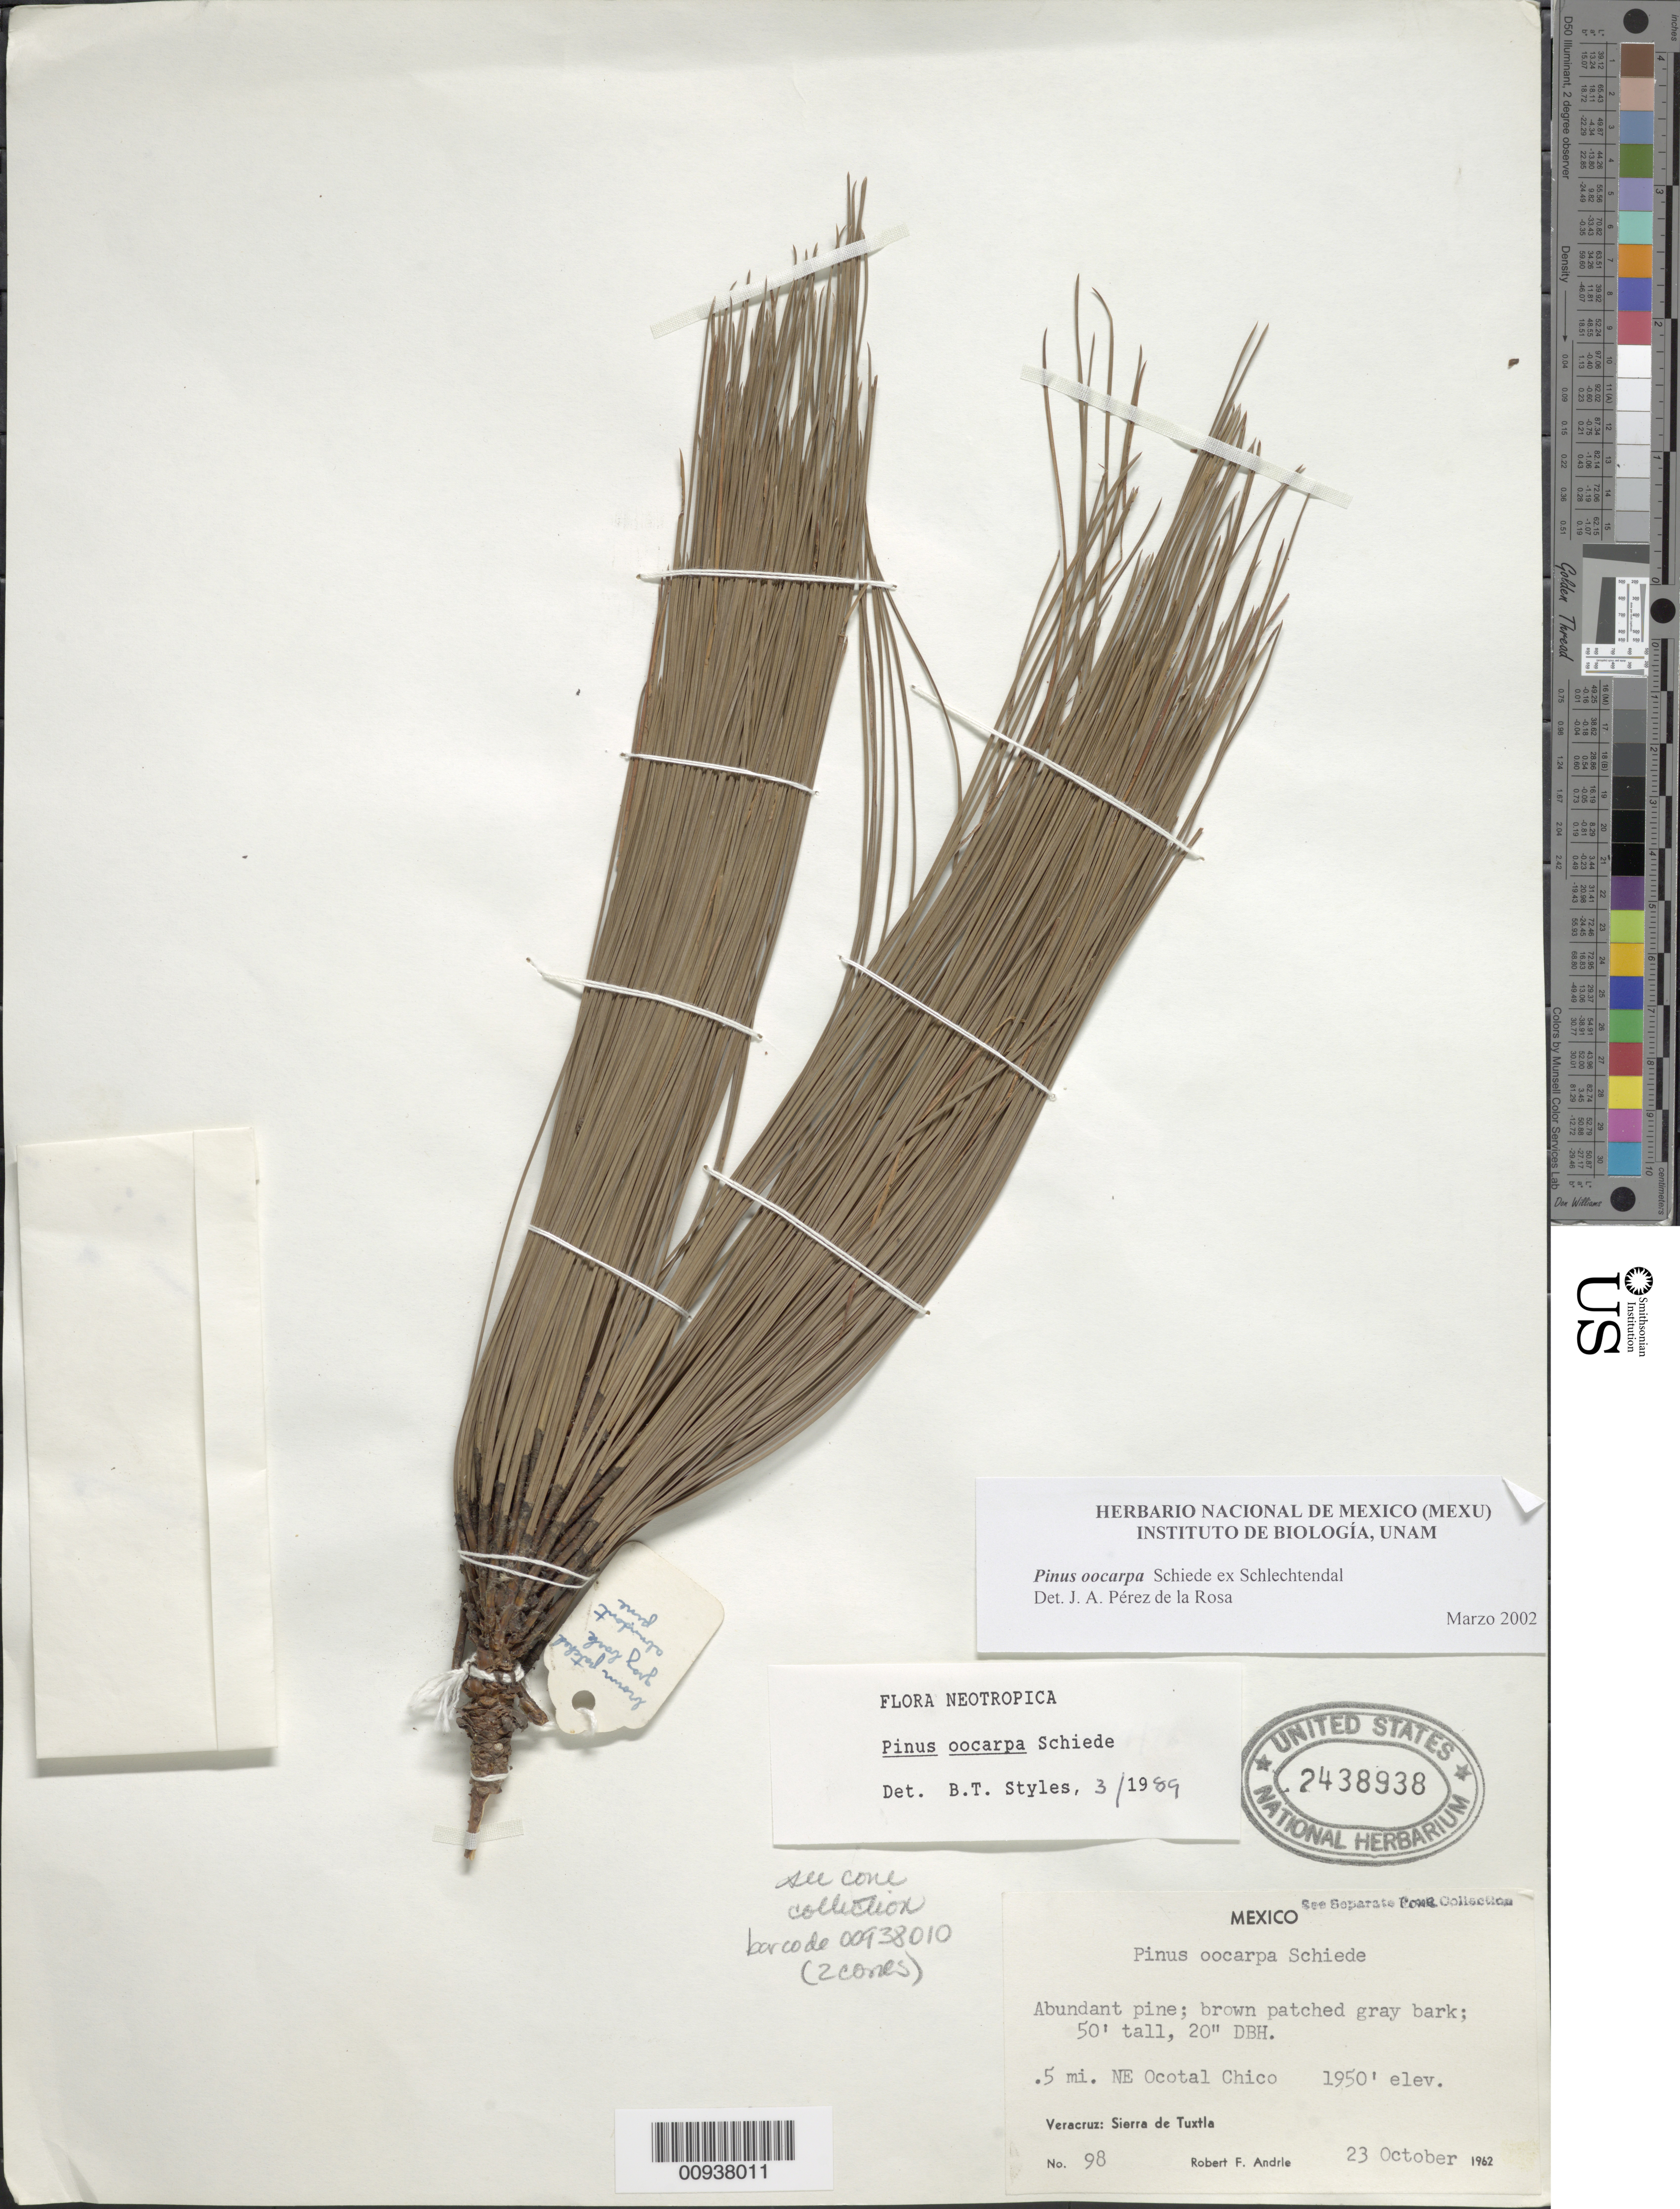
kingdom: Plantae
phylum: Tracheophyta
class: Pinopsida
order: Pinales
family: Pinaceae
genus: Pinus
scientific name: Pinus oocarpa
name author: Schiede ex Schltdl.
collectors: R. Andrle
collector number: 98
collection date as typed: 23 Oct 1962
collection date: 1962-10-23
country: Mexico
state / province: Veracruz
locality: .5 mi. NE Ocotal Chico. Sierra de Tuxtla.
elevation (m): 594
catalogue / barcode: US 2438938